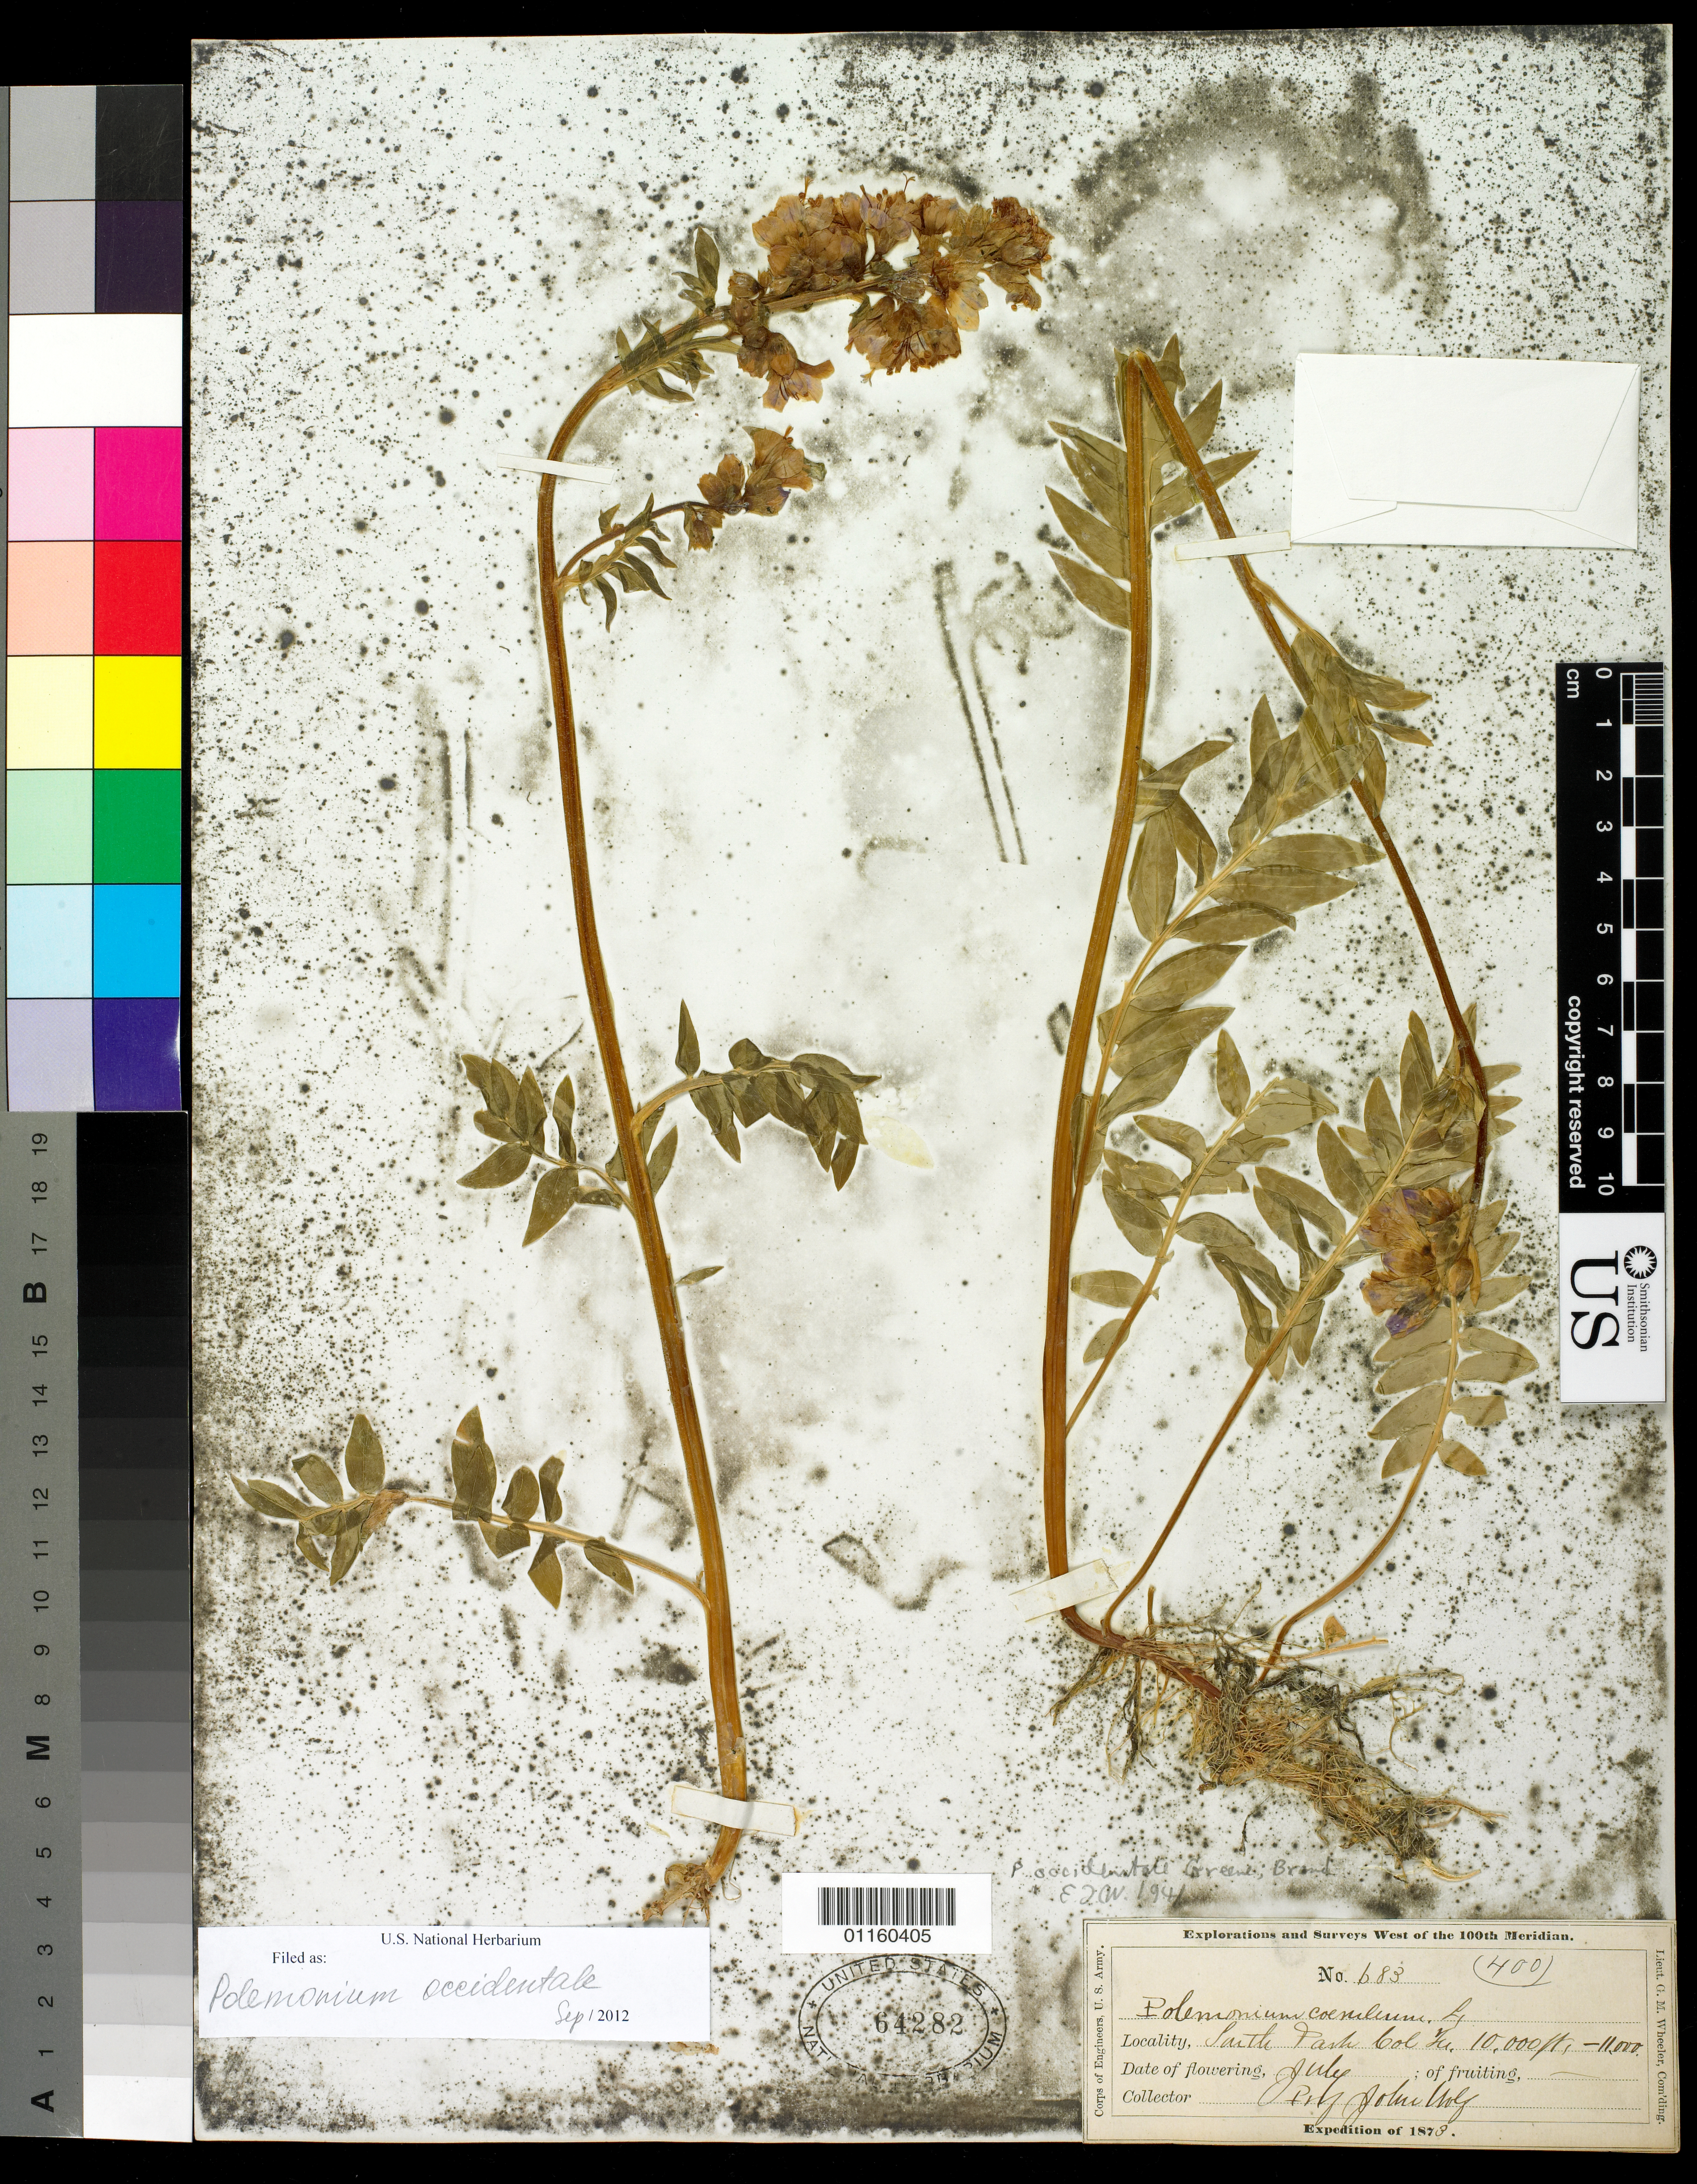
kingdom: Plantae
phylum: Tracheophyta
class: Magnoliopsida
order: Ericales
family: Polemoniaceae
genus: Polemonium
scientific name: Polemonium occidentale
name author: Greene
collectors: J. Wolf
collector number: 683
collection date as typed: Jul 1873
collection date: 1873-07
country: United States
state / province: Colorado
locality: South Park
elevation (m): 3048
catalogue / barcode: US 64282